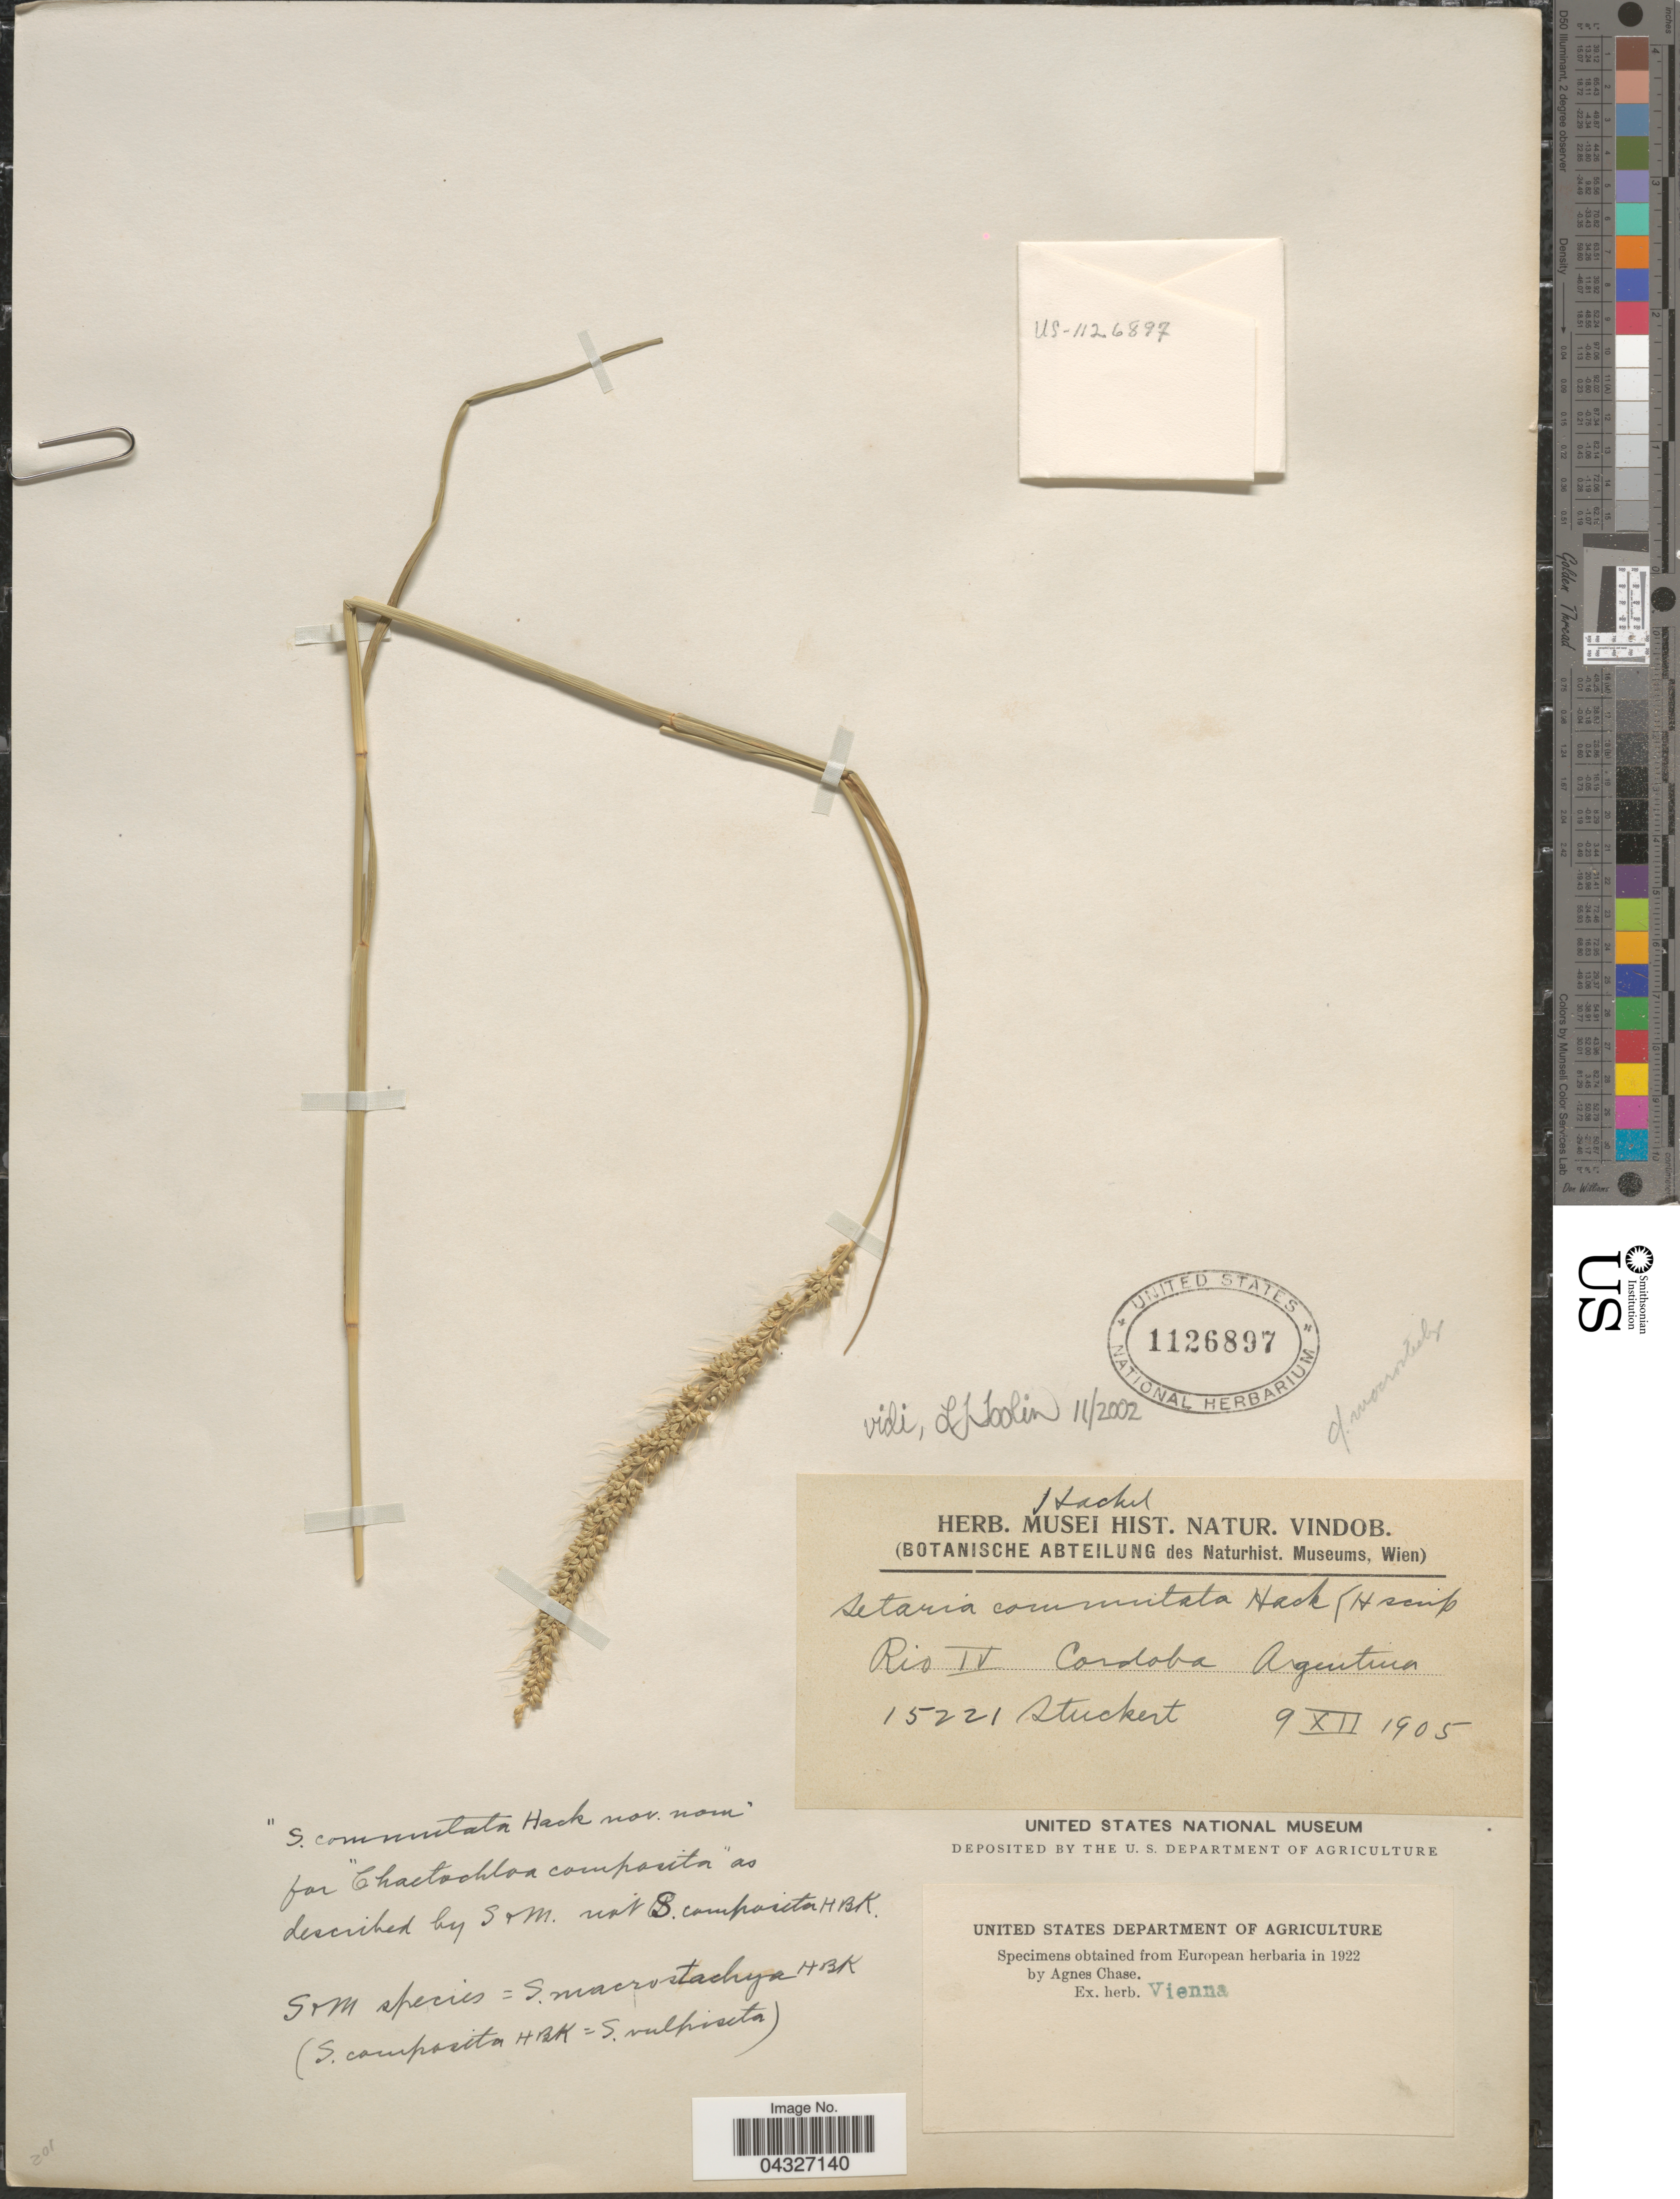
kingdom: Plantae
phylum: Tracheophyta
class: Liliopsida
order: Poales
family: Poaceae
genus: Setaria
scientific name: Setaria cordobensis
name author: R.A.W. Herrm.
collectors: Stuckert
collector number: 15221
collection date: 1905-12-09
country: Argentina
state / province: Cordoba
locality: Rio IV.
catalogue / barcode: US 1126897